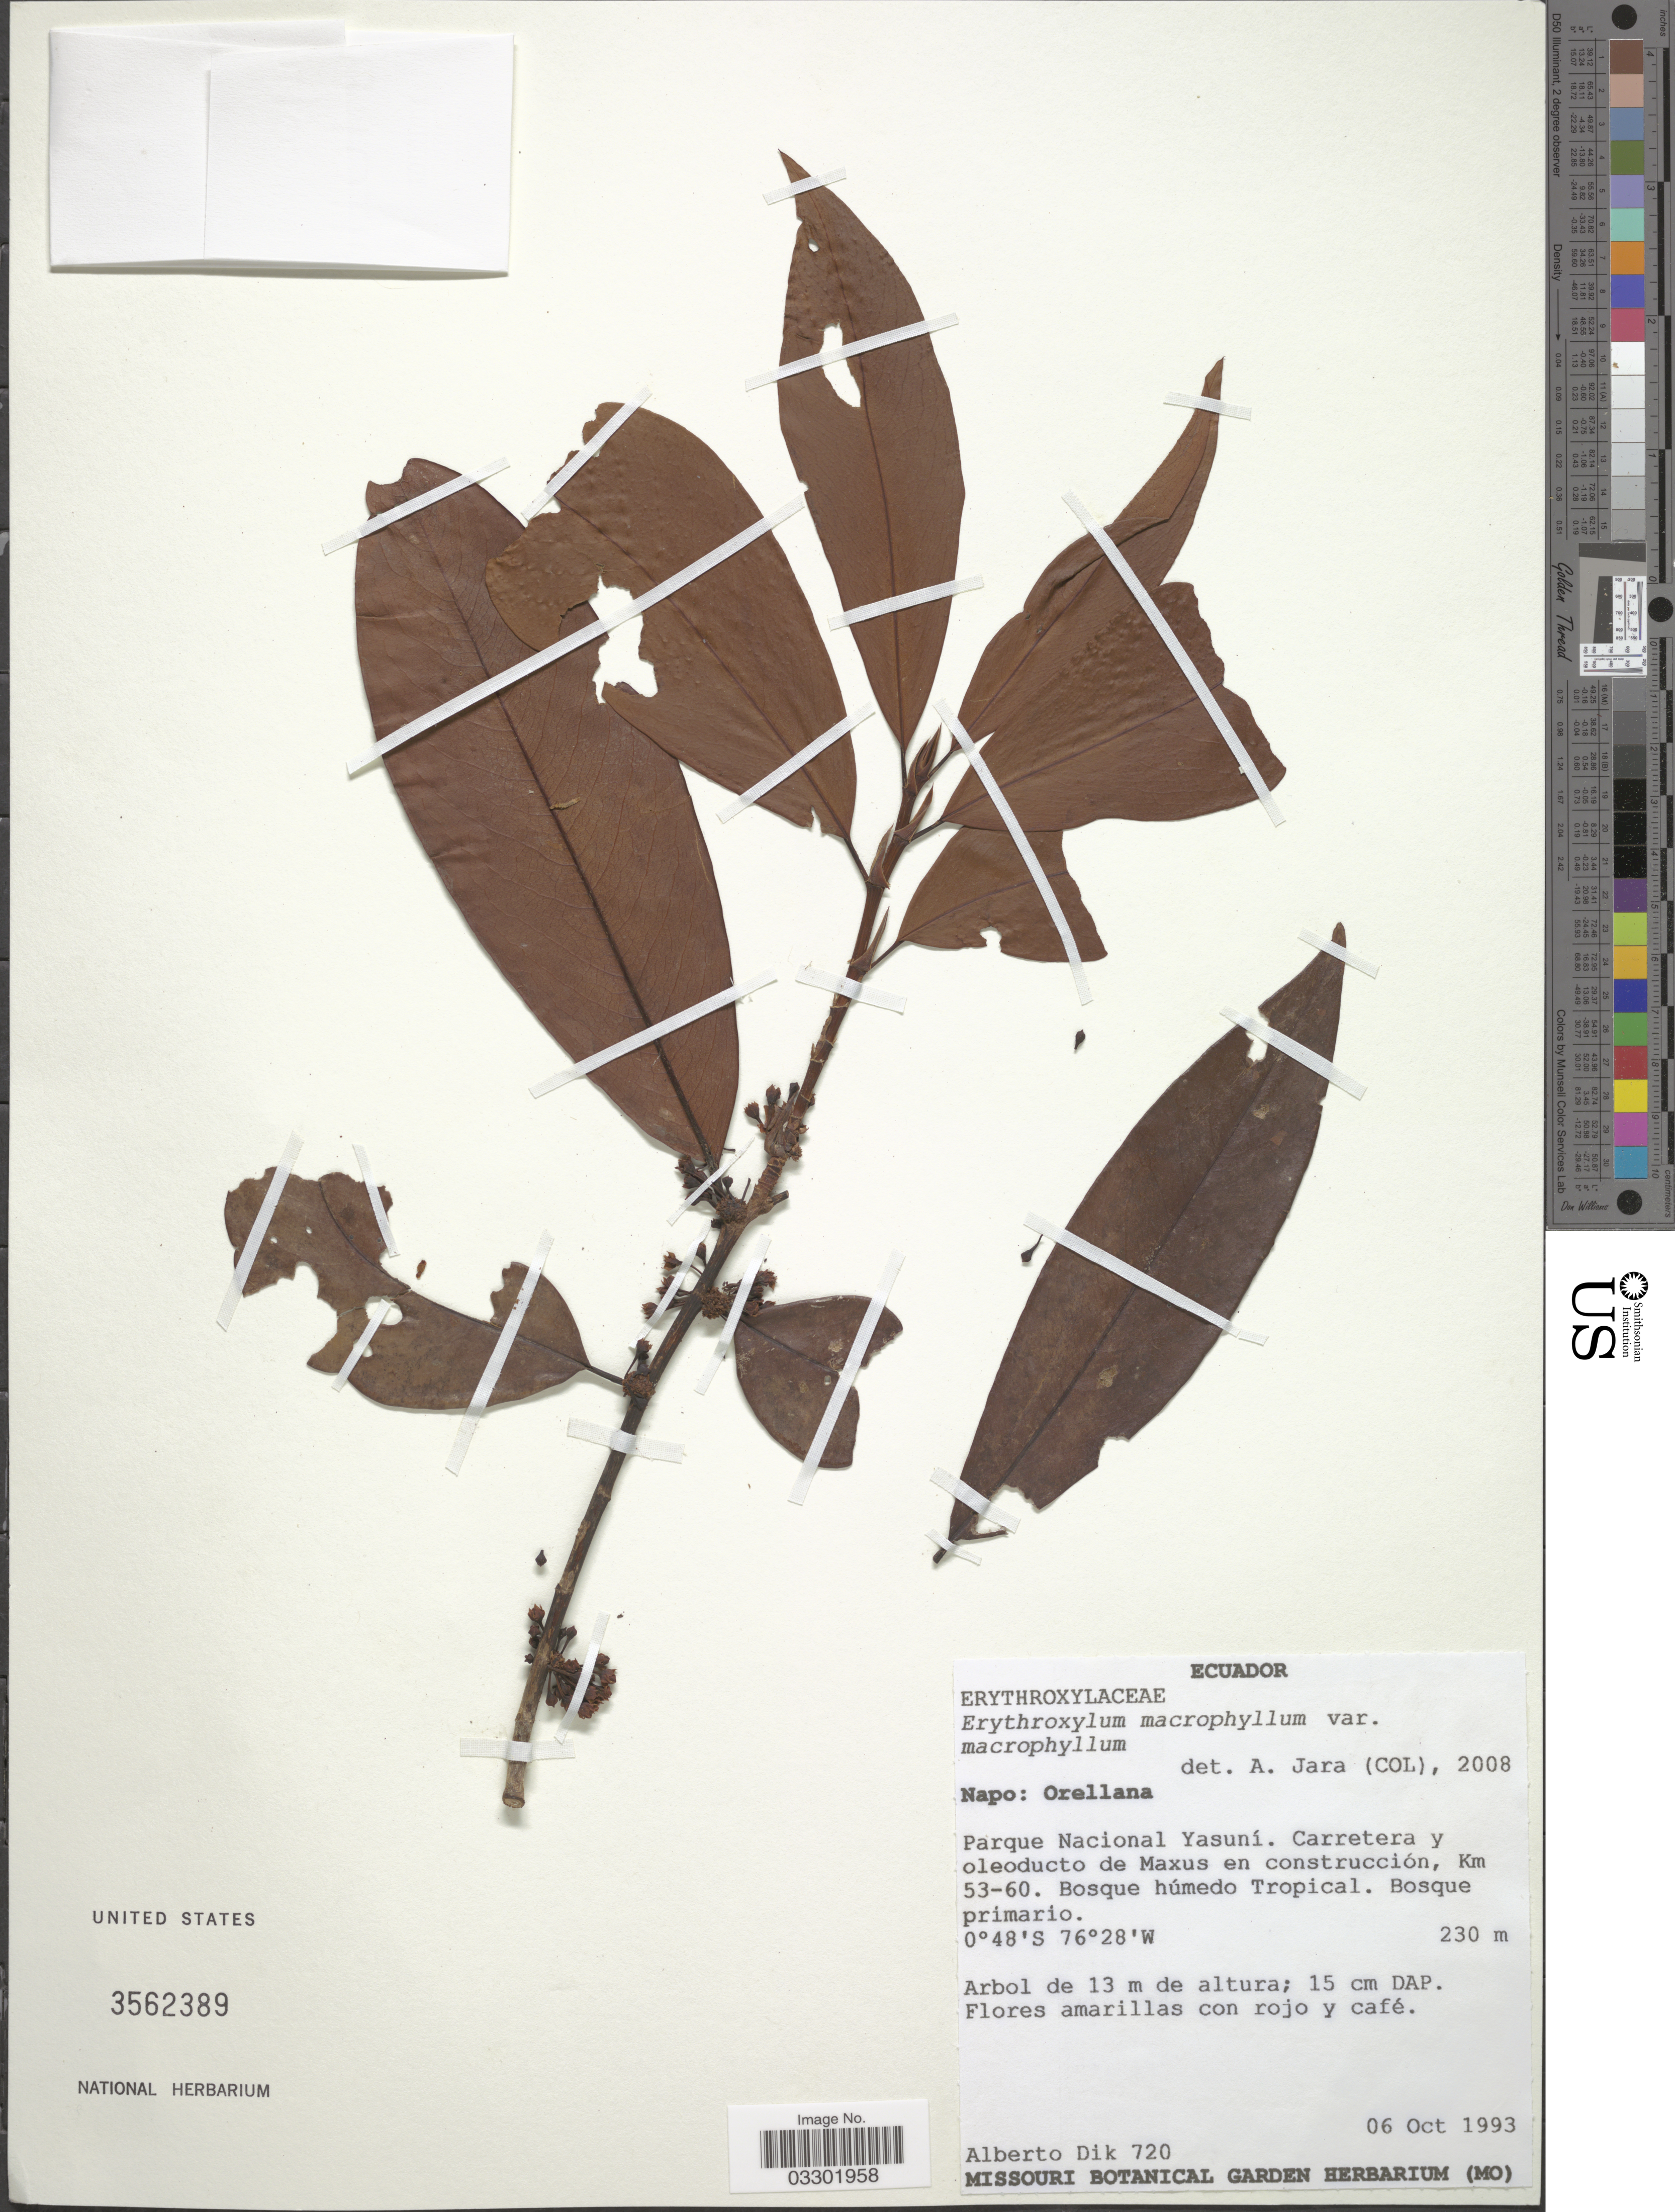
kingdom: Plantae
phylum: Tracheophyta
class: Magnoliopsida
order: Malpighiales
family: Erythroxylaceae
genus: Erythroxylum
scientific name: Erythroxylum macrophyllum var. macrophyllum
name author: Cav.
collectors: A. Dik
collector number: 720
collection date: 1993-10-06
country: Ecuador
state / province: Napo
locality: Orellana. Parque Nacional Yasuní. Carretera y oleoducto de Maxus en construcción, Km 53-60.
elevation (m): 230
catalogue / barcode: US 3562389